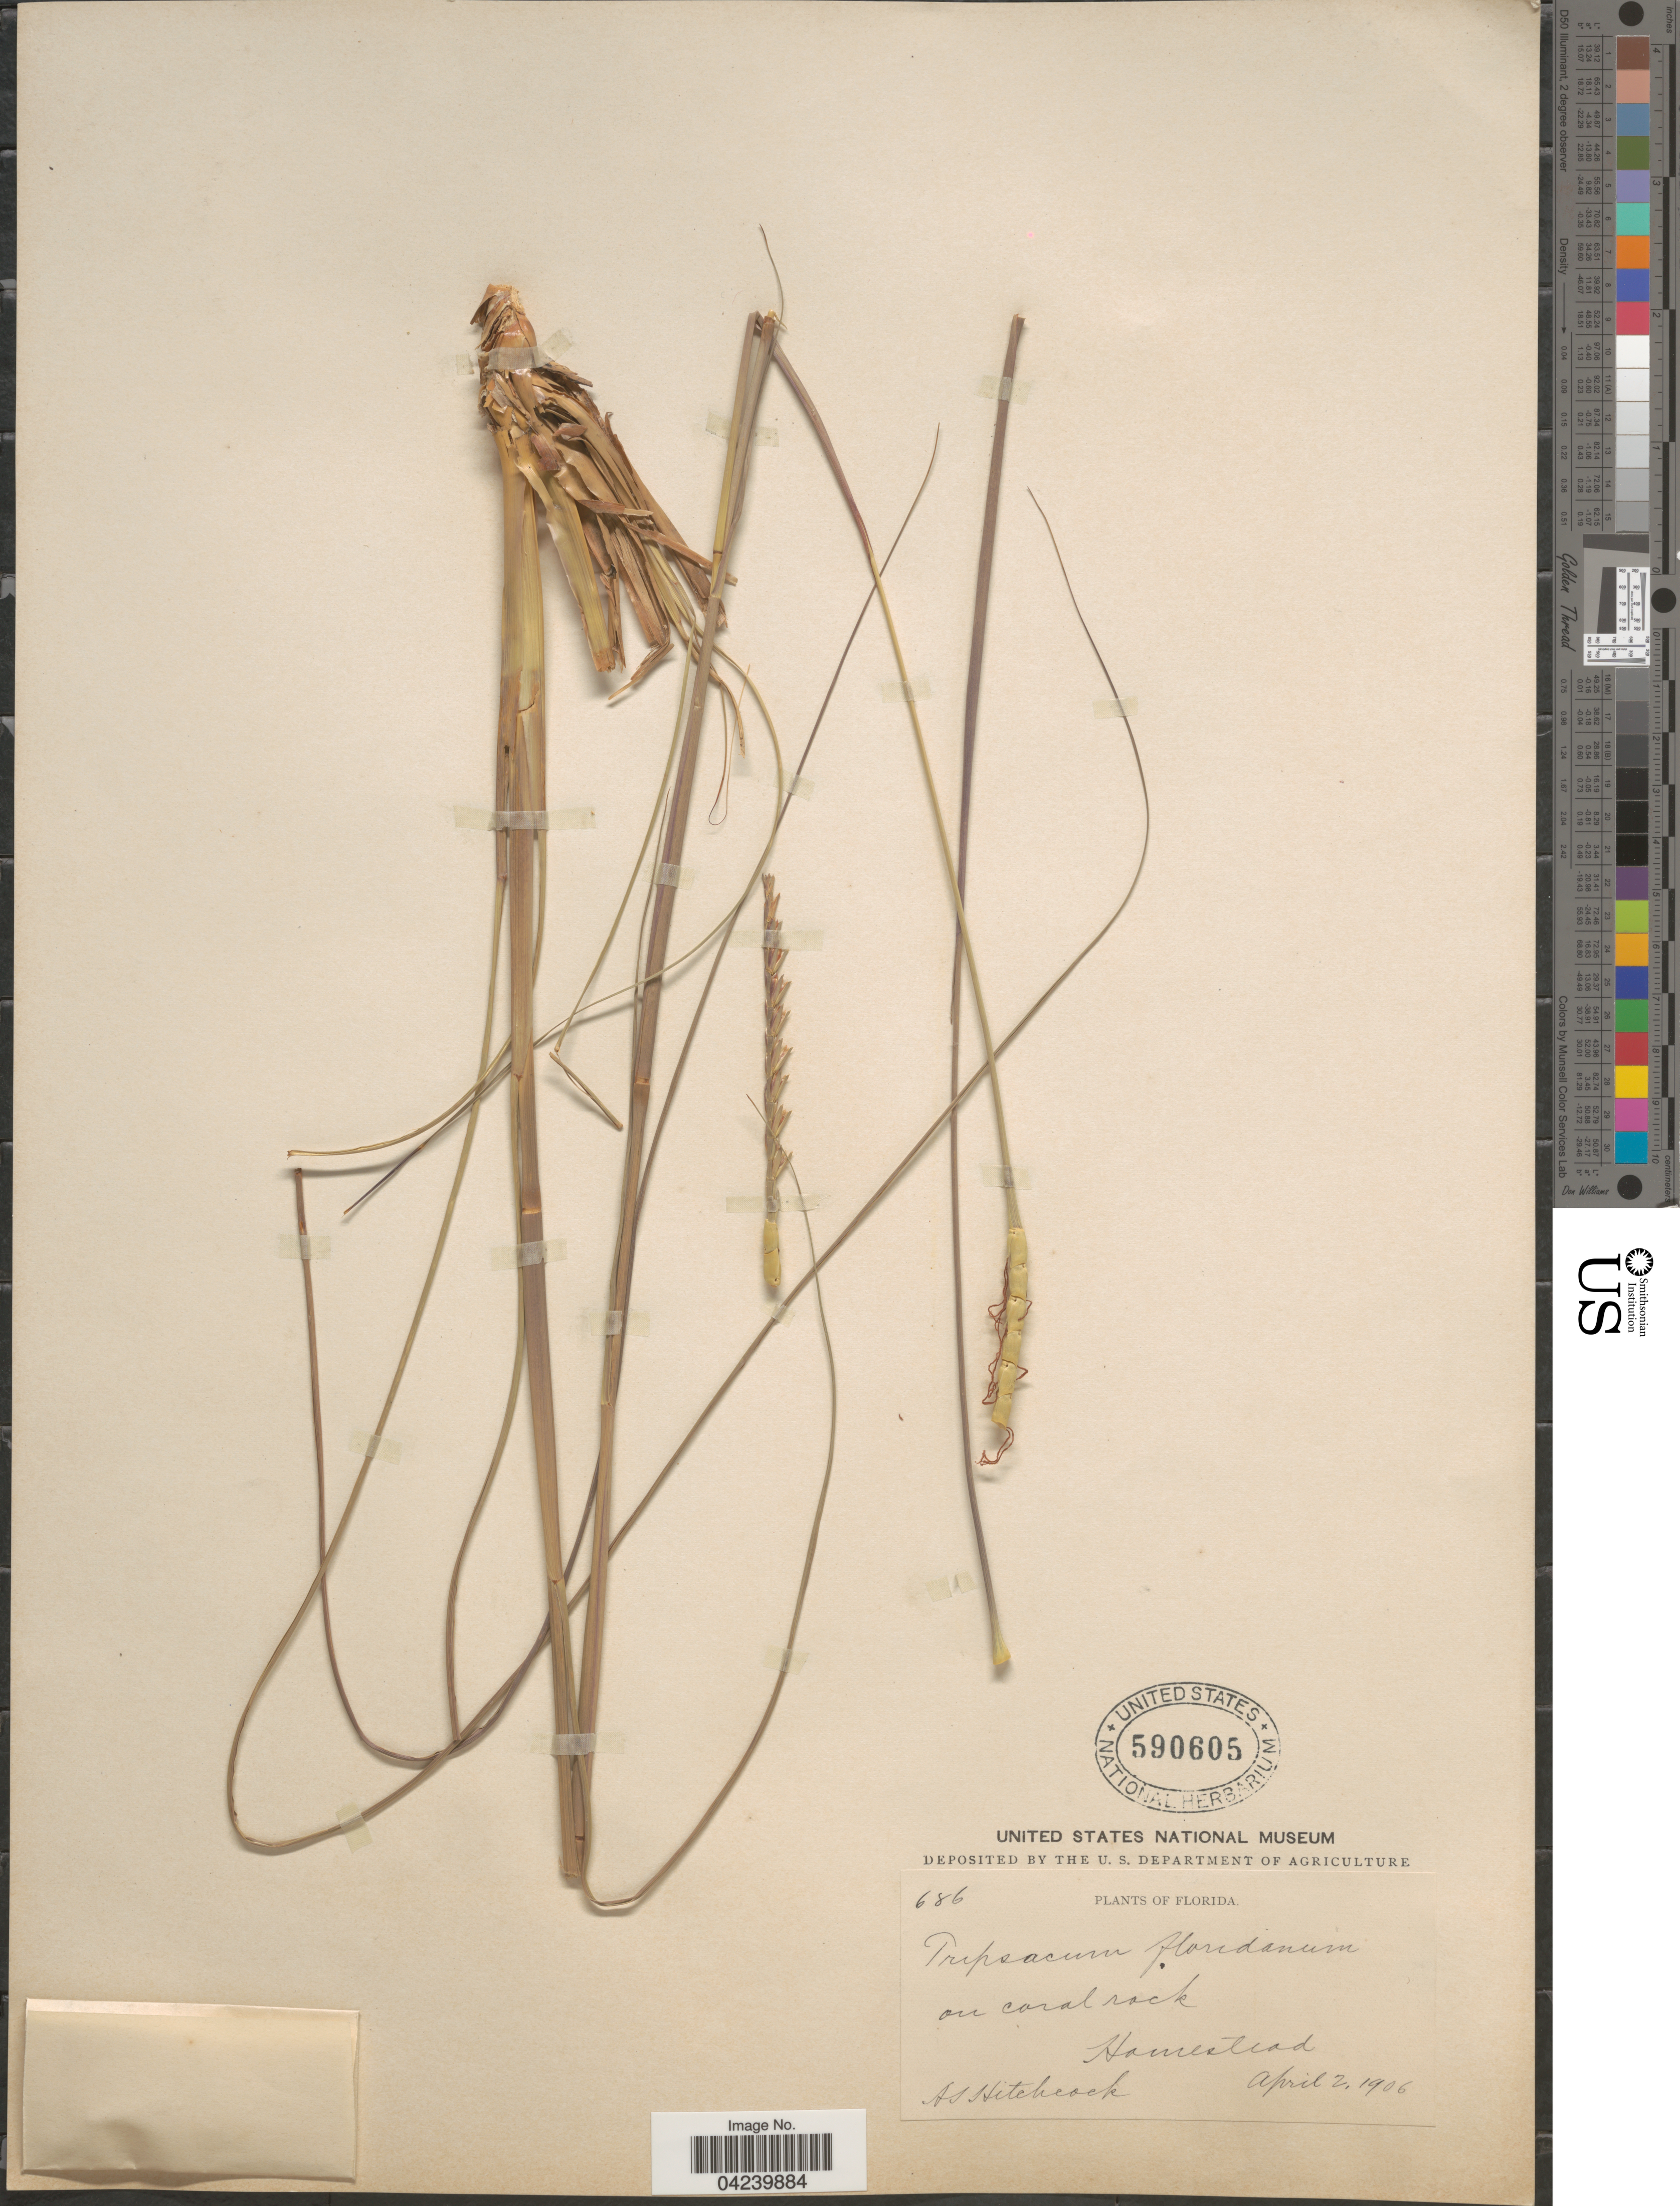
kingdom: Plantae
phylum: Tracheophyta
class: Liliopsida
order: Poales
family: Poaceae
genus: Tripsacum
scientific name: Tripsacum dactyloides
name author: (L.) L.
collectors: A. S. Hitchcock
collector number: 686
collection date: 1906-04-02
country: United States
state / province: Florida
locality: On coral rock. Homestead.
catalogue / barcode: US 590605